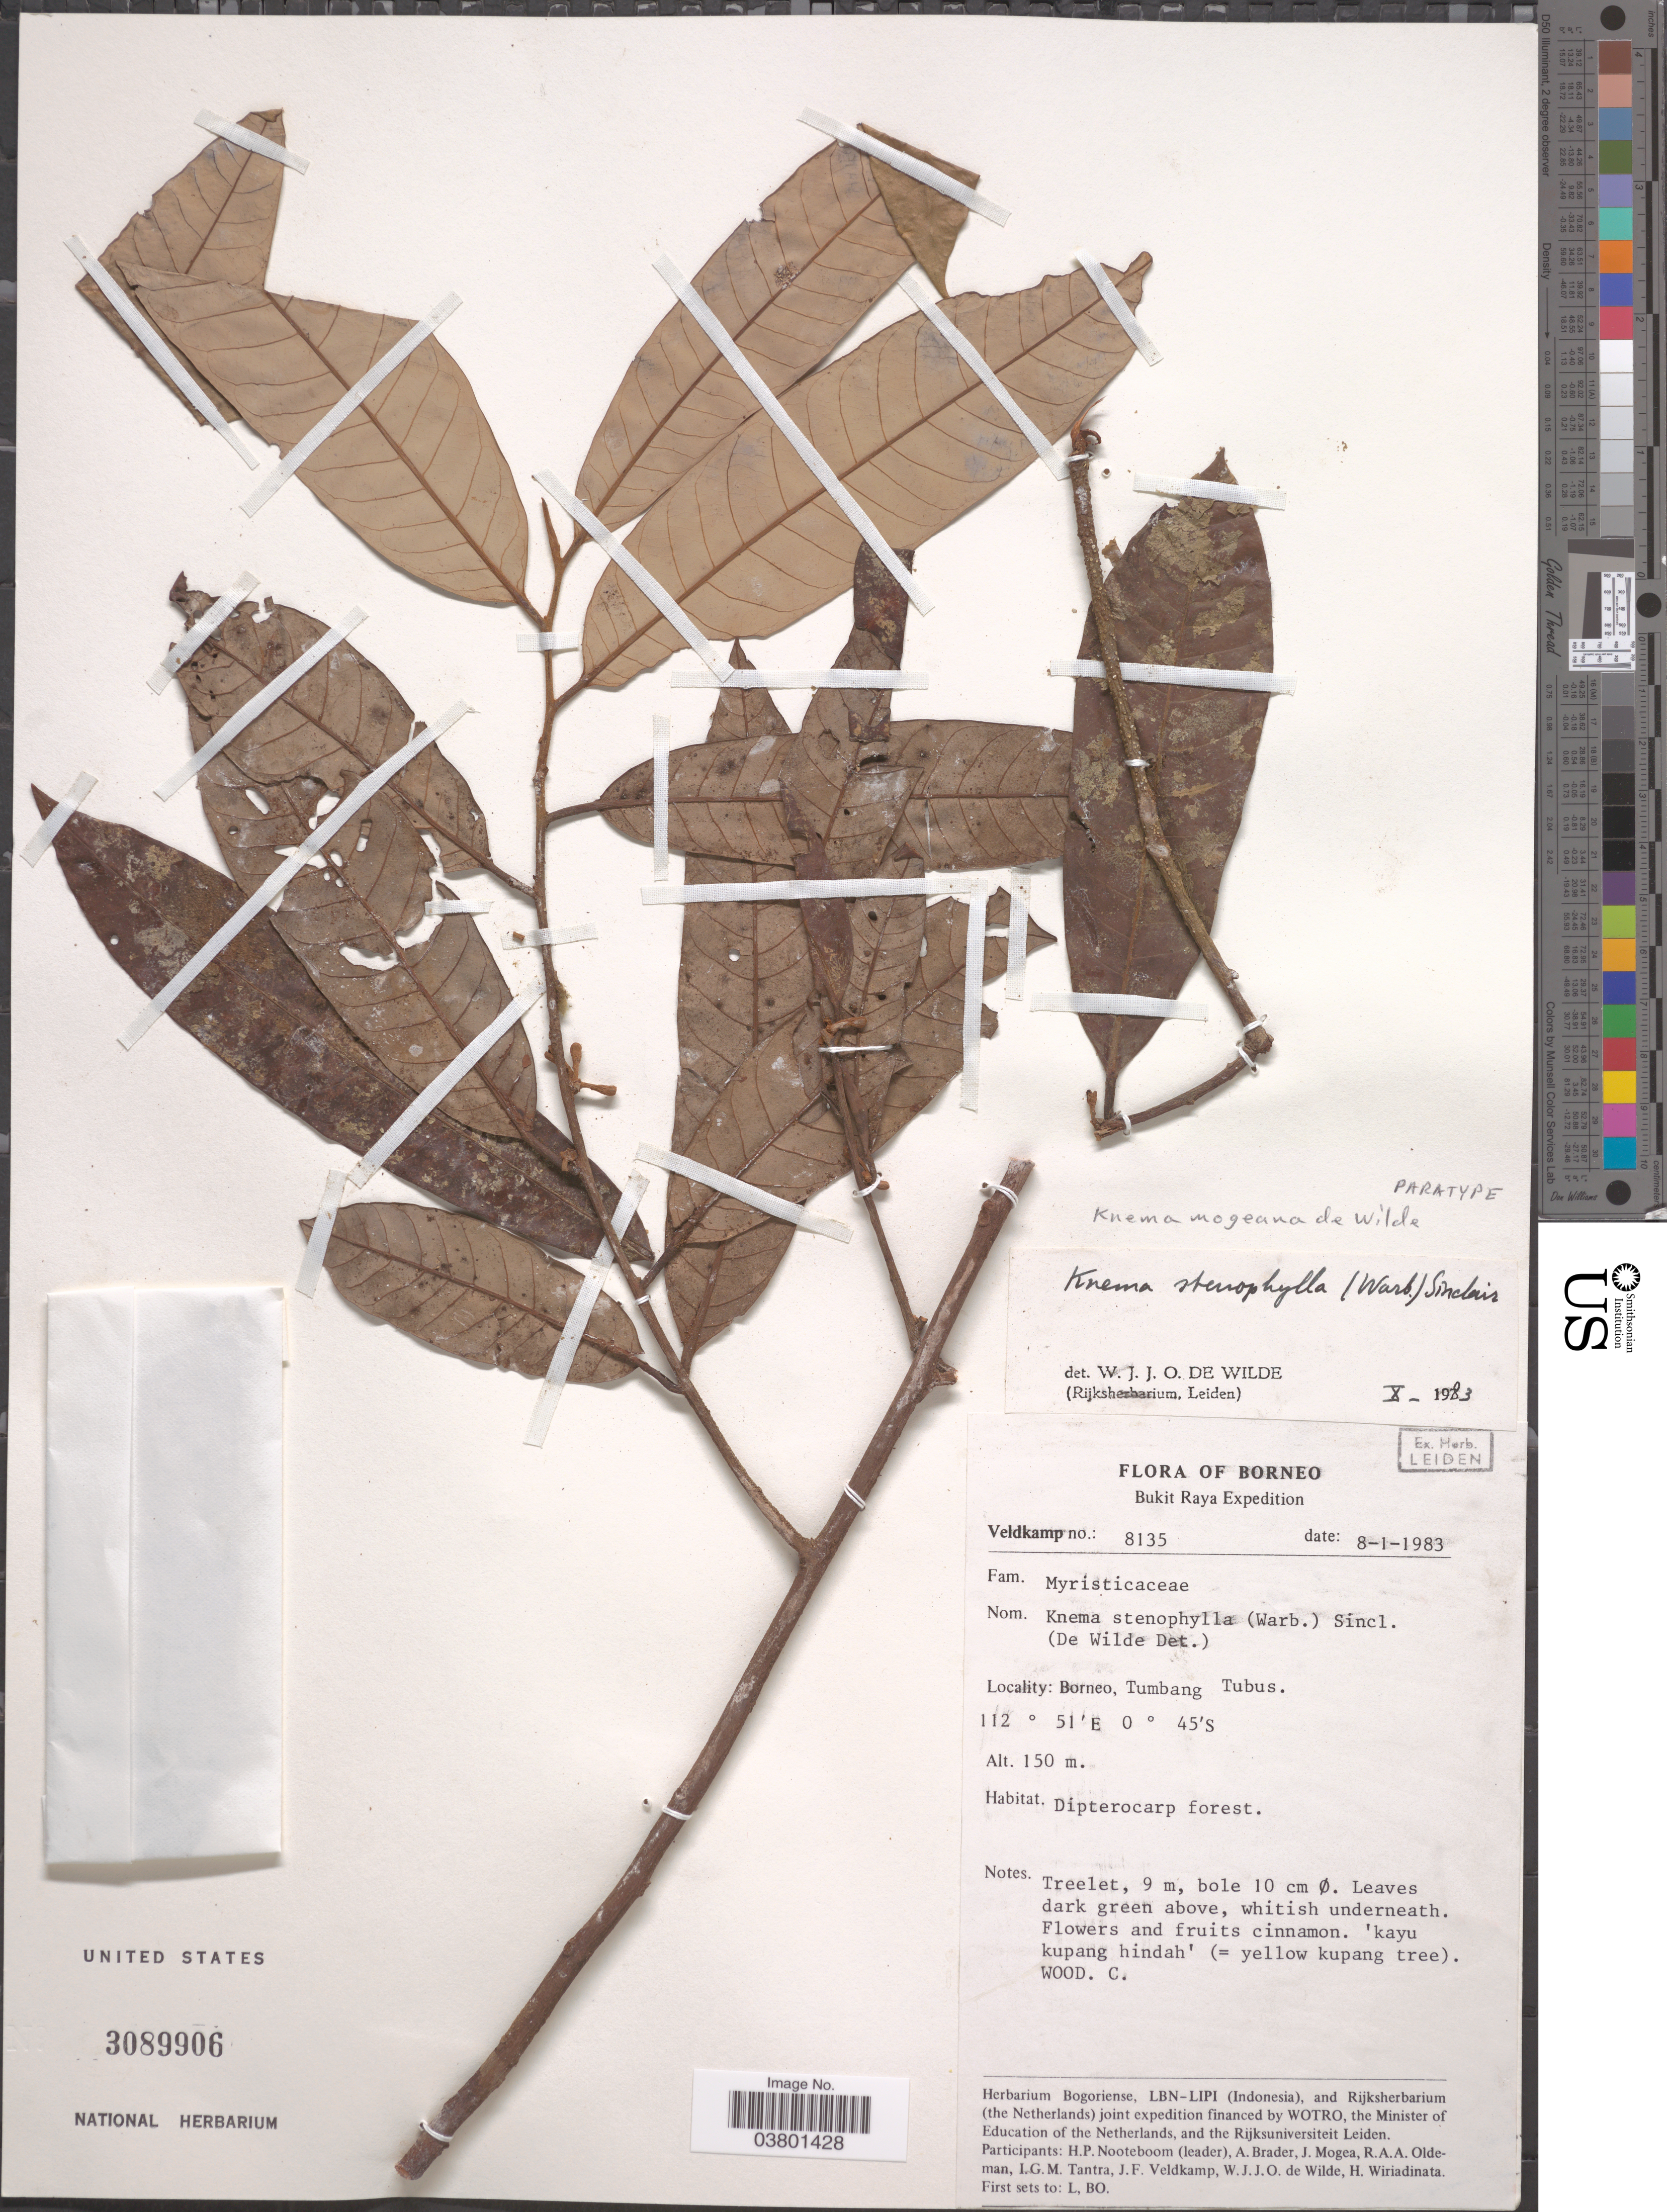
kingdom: Plantae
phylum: Tracheophyta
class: Magnoliopsida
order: Magnoliales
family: Myristicaceae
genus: Knema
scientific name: Knema mogeana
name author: W.J. de Wilde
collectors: J. F. Veldkamp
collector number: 8135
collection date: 1983-01-08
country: Indonesia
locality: Borneo. Tumbang Tubus.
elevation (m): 150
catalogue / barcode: US 3089906